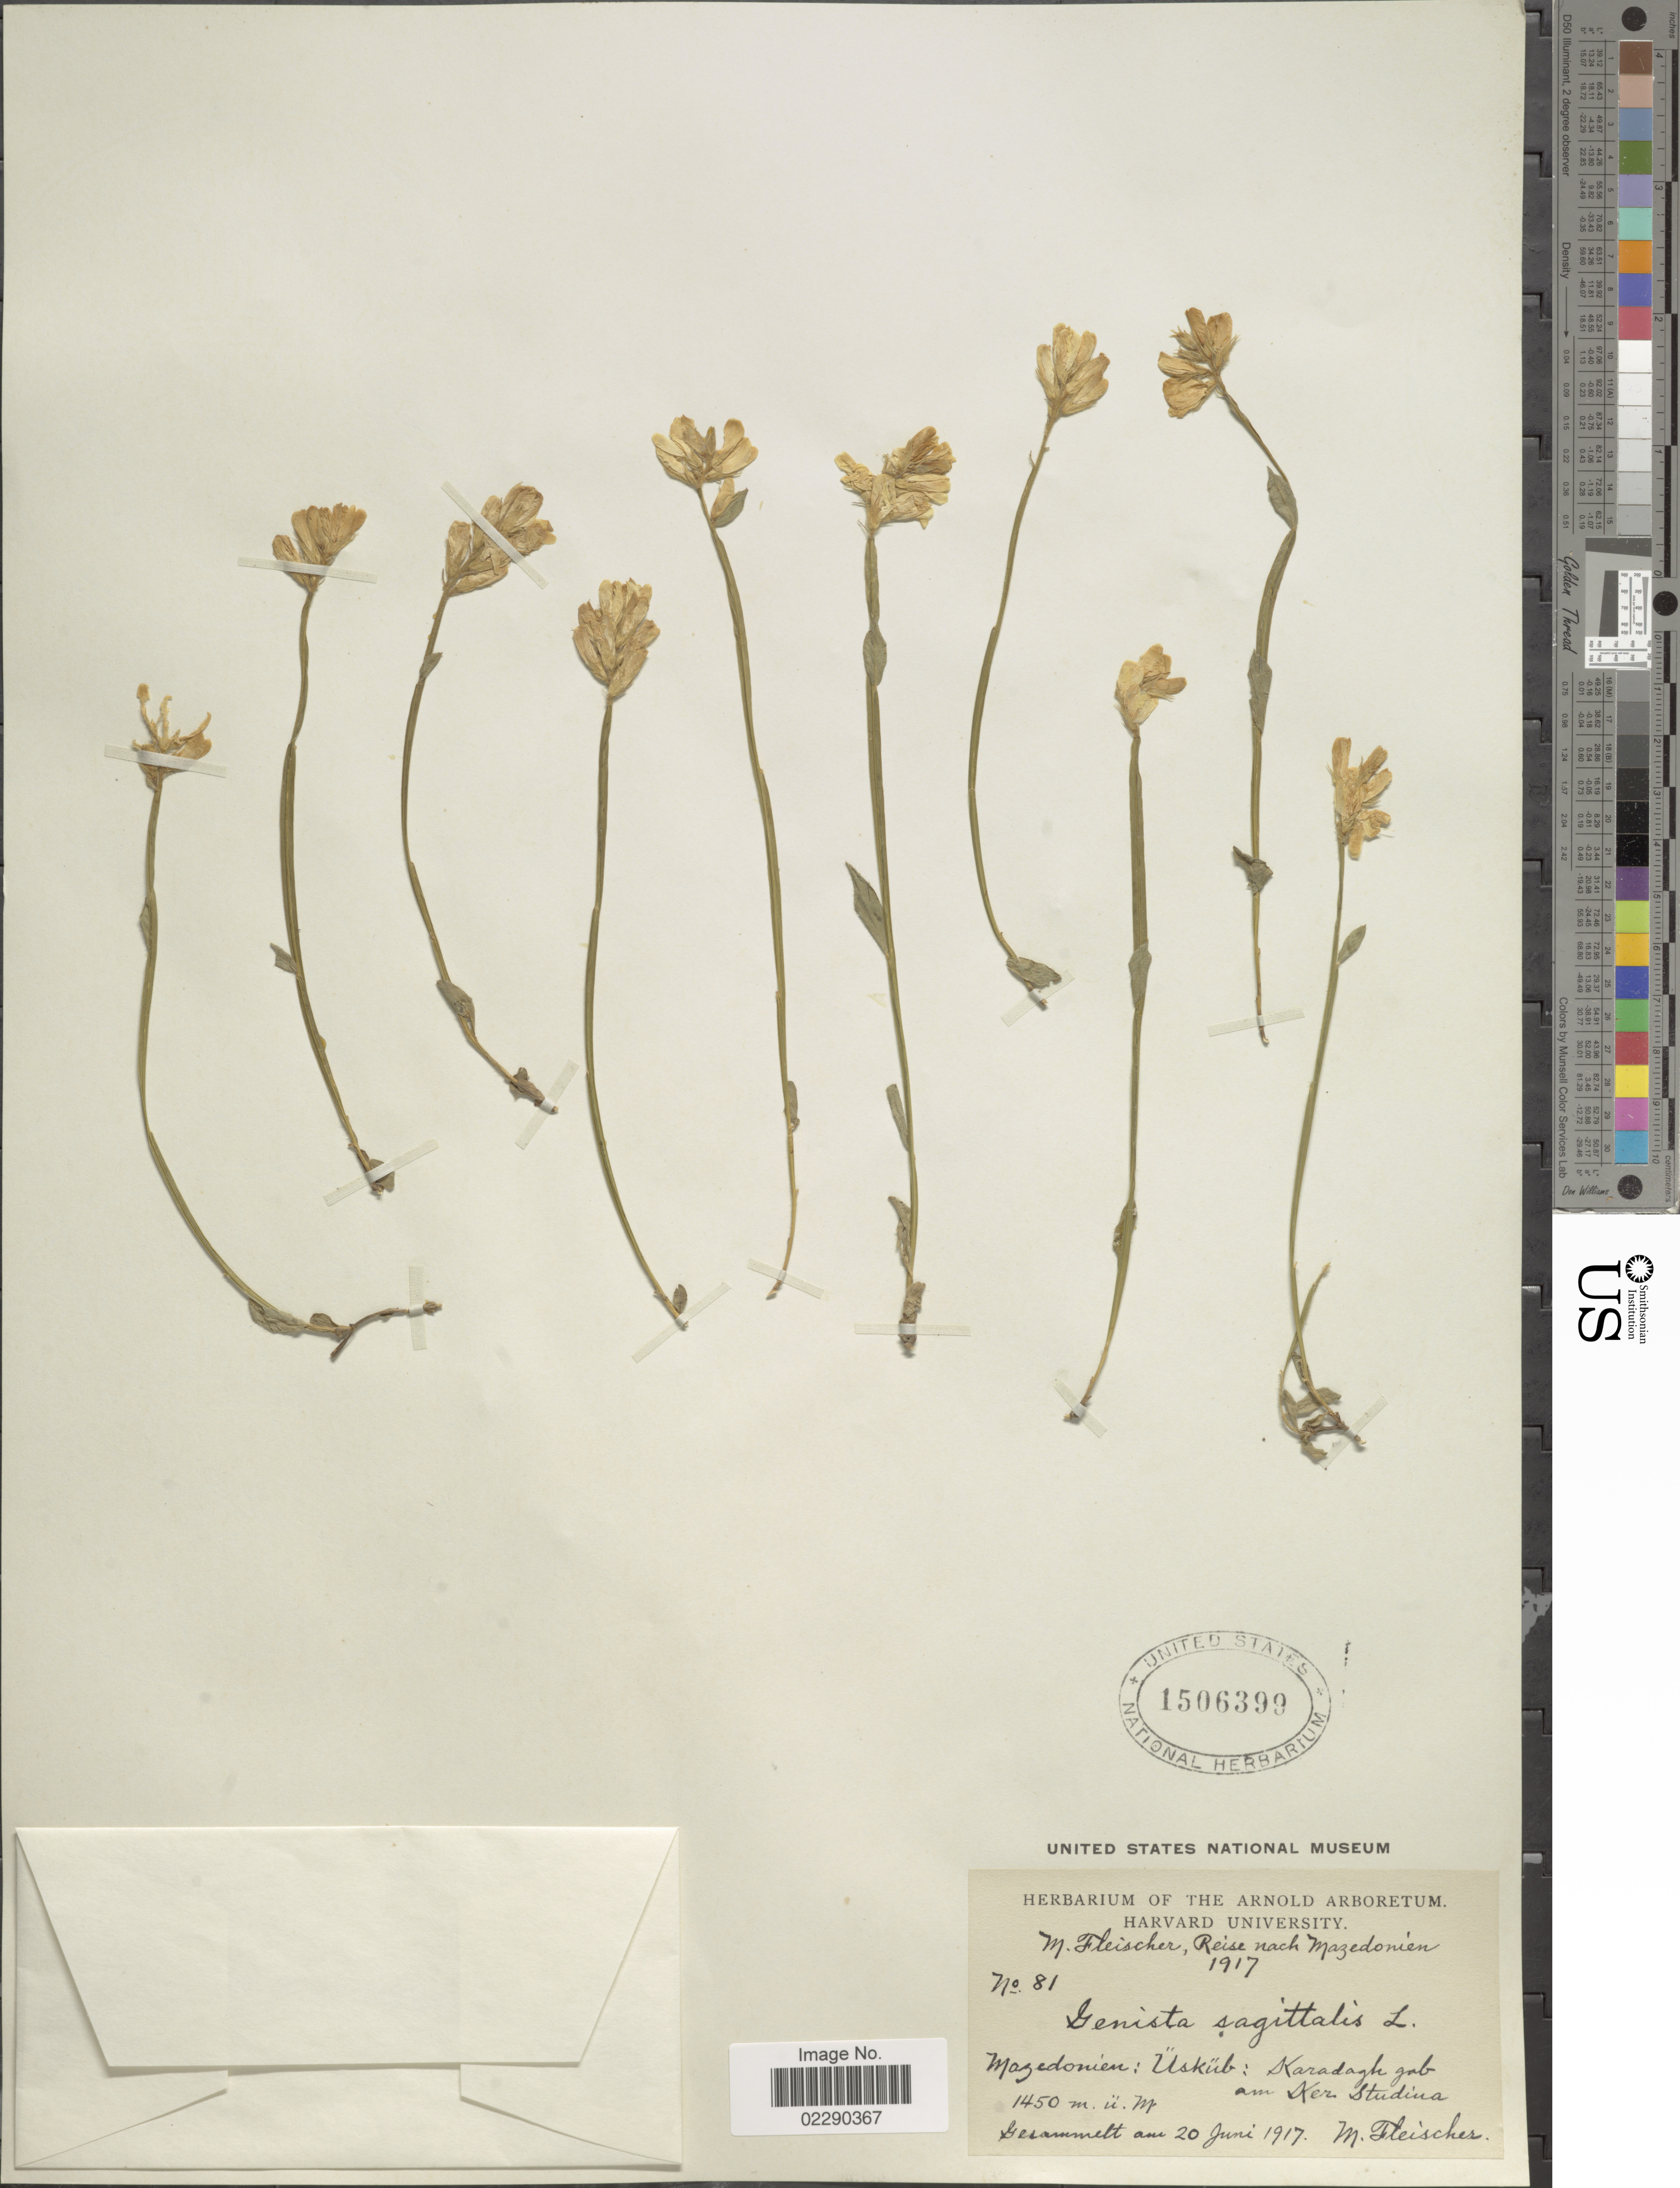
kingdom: Plantae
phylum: Tracheophyta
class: Magnoliopsida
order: Fabales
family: Fabaceae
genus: Genista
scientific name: Genista sagittalis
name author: L.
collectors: M. Fleischer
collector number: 81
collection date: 1917-06-20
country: North Macedonia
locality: Uskub, Karadagh gab am Ker Studina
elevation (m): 1450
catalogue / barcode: US 1506399